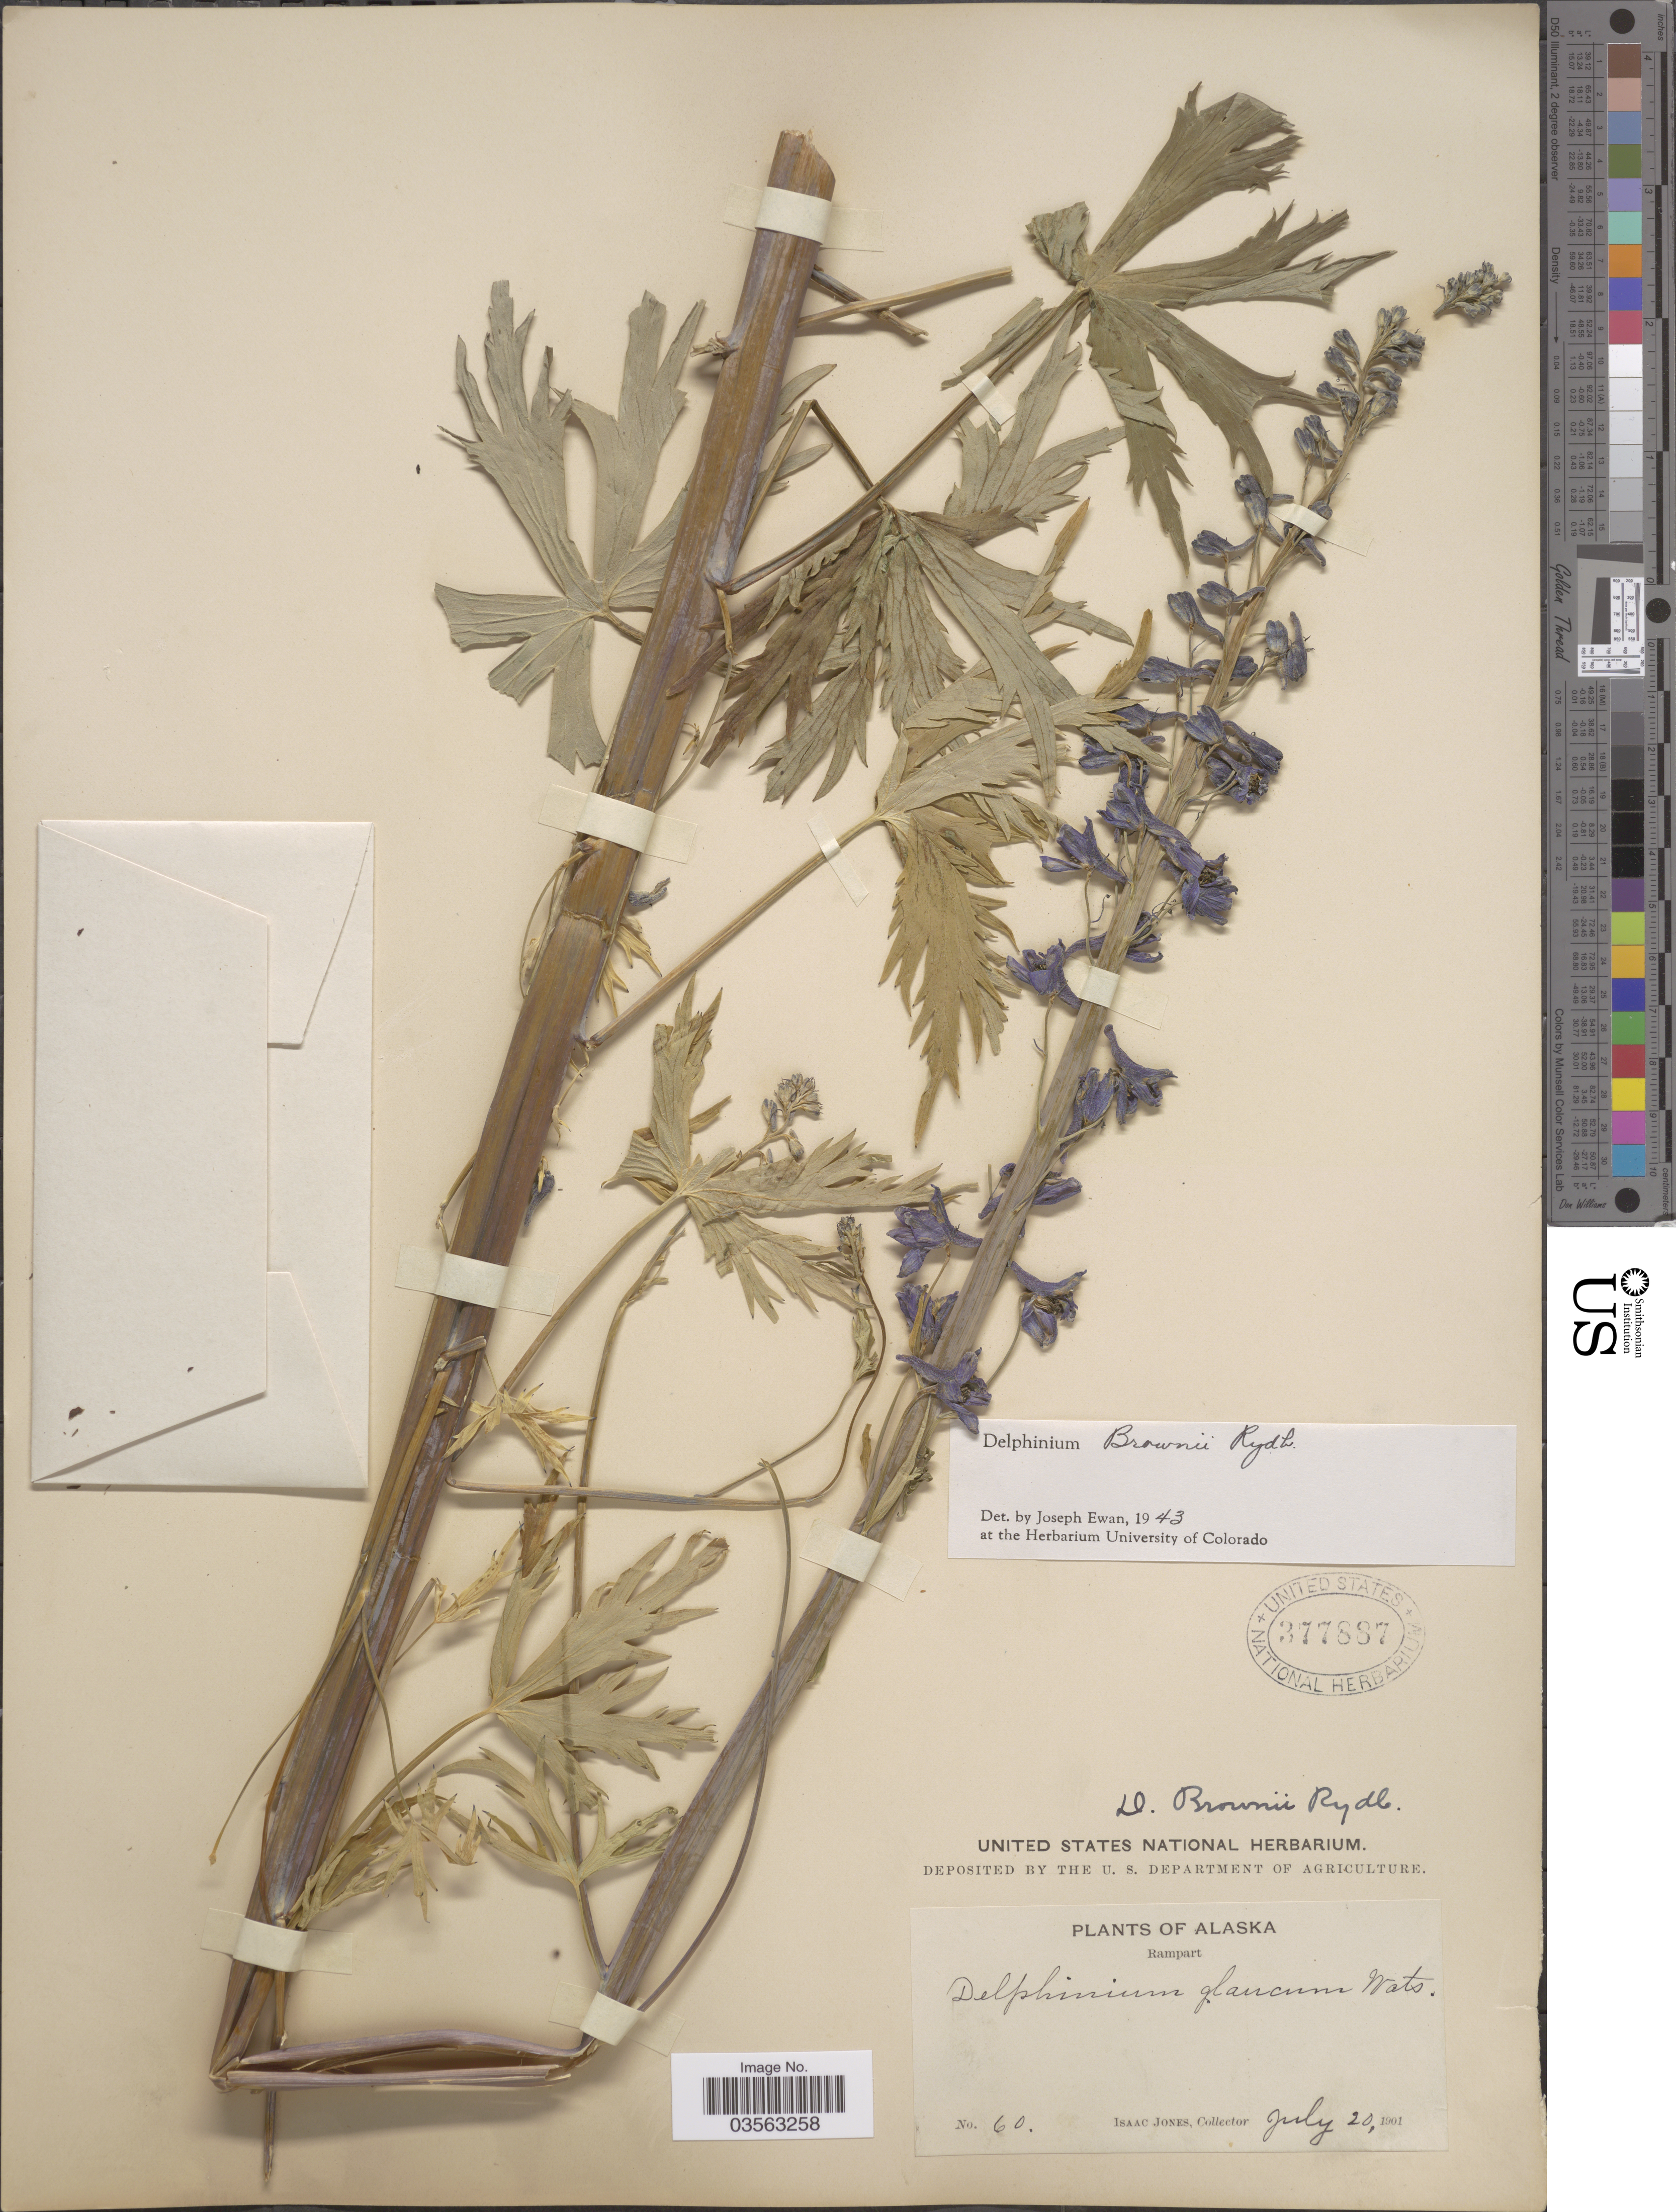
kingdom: Plantae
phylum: Tracheophyta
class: Magnoliopsida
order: Ranunculales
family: Ranunculaceae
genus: Delphinium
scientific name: Delphinium glaucum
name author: S. Watson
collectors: I. Jones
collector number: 60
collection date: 1901-07-20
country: United States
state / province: Alaska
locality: Rampart.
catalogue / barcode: US 377887